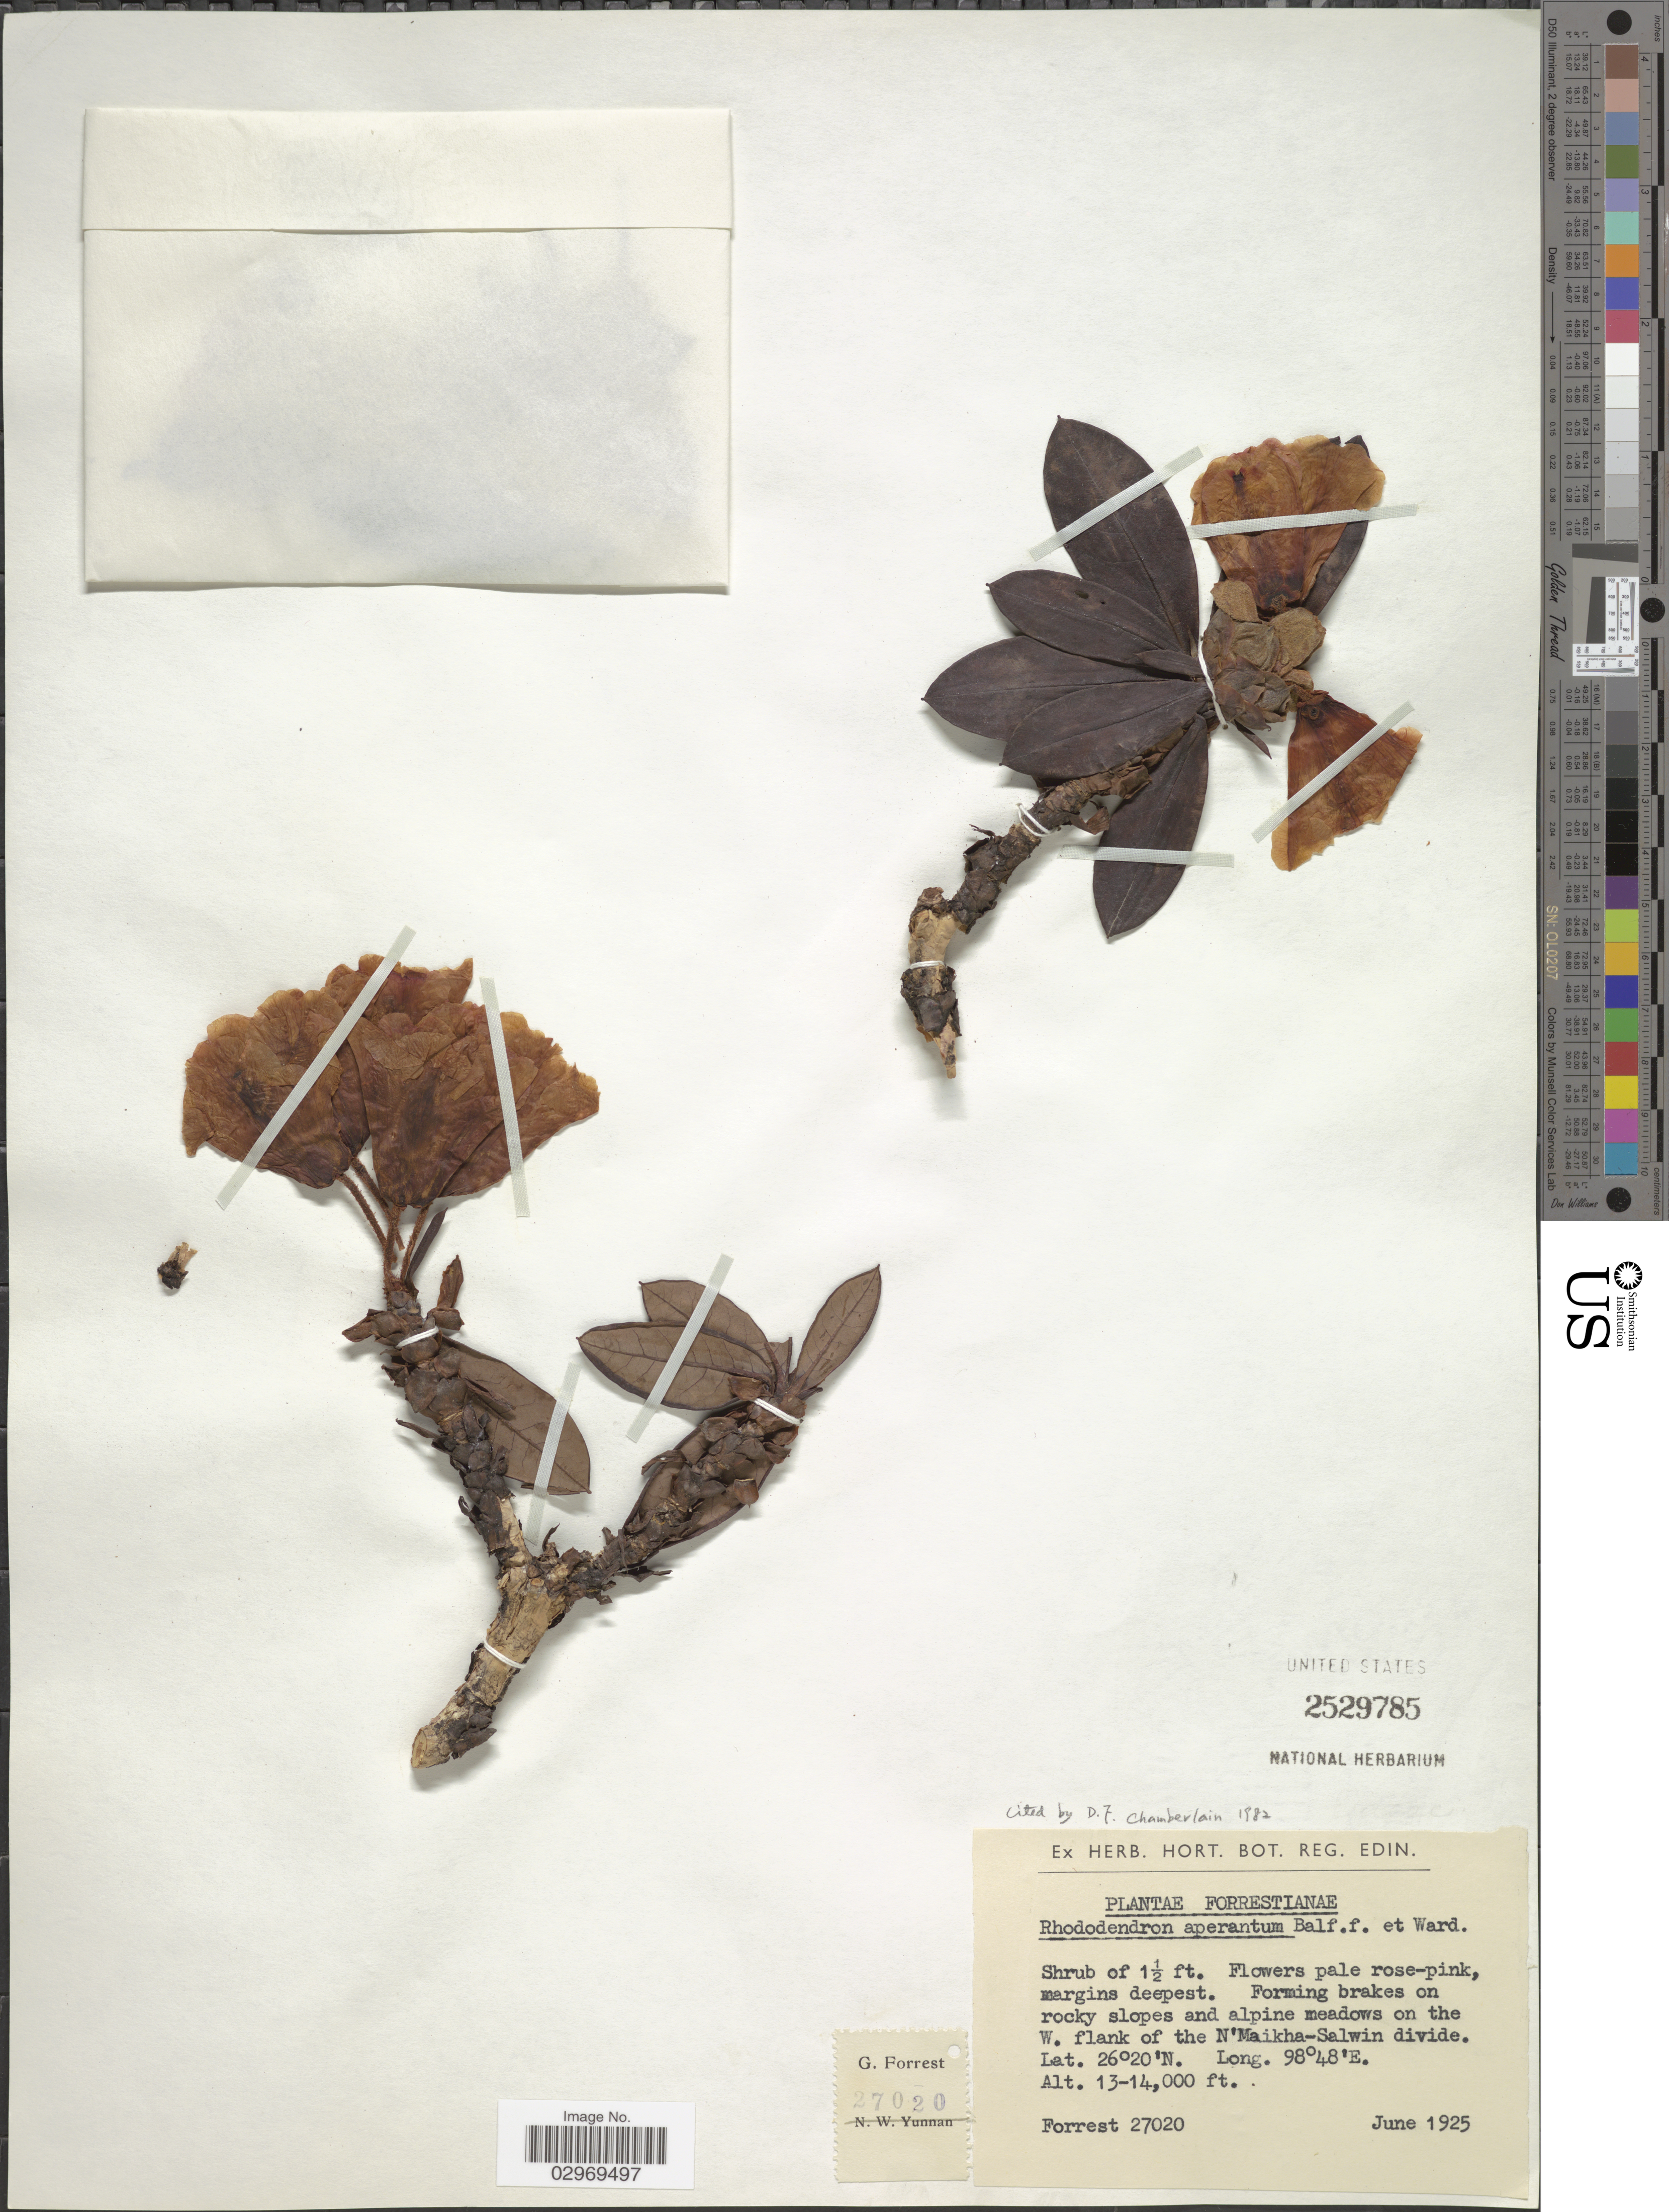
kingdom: Plantae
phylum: Tracheophyta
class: Magnoliopsida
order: Ericales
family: Ericaceae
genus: Rhododendron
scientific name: Rhododendron aperantum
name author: Balf. f. & Ward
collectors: -. Forrest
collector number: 27020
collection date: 1925-06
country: Myanmar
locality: Forming brakes on rocky slopes and alpine meadows on the W. flank of the N'Maikha-Salwin divide.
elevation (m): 3962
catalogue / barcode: US 2529785